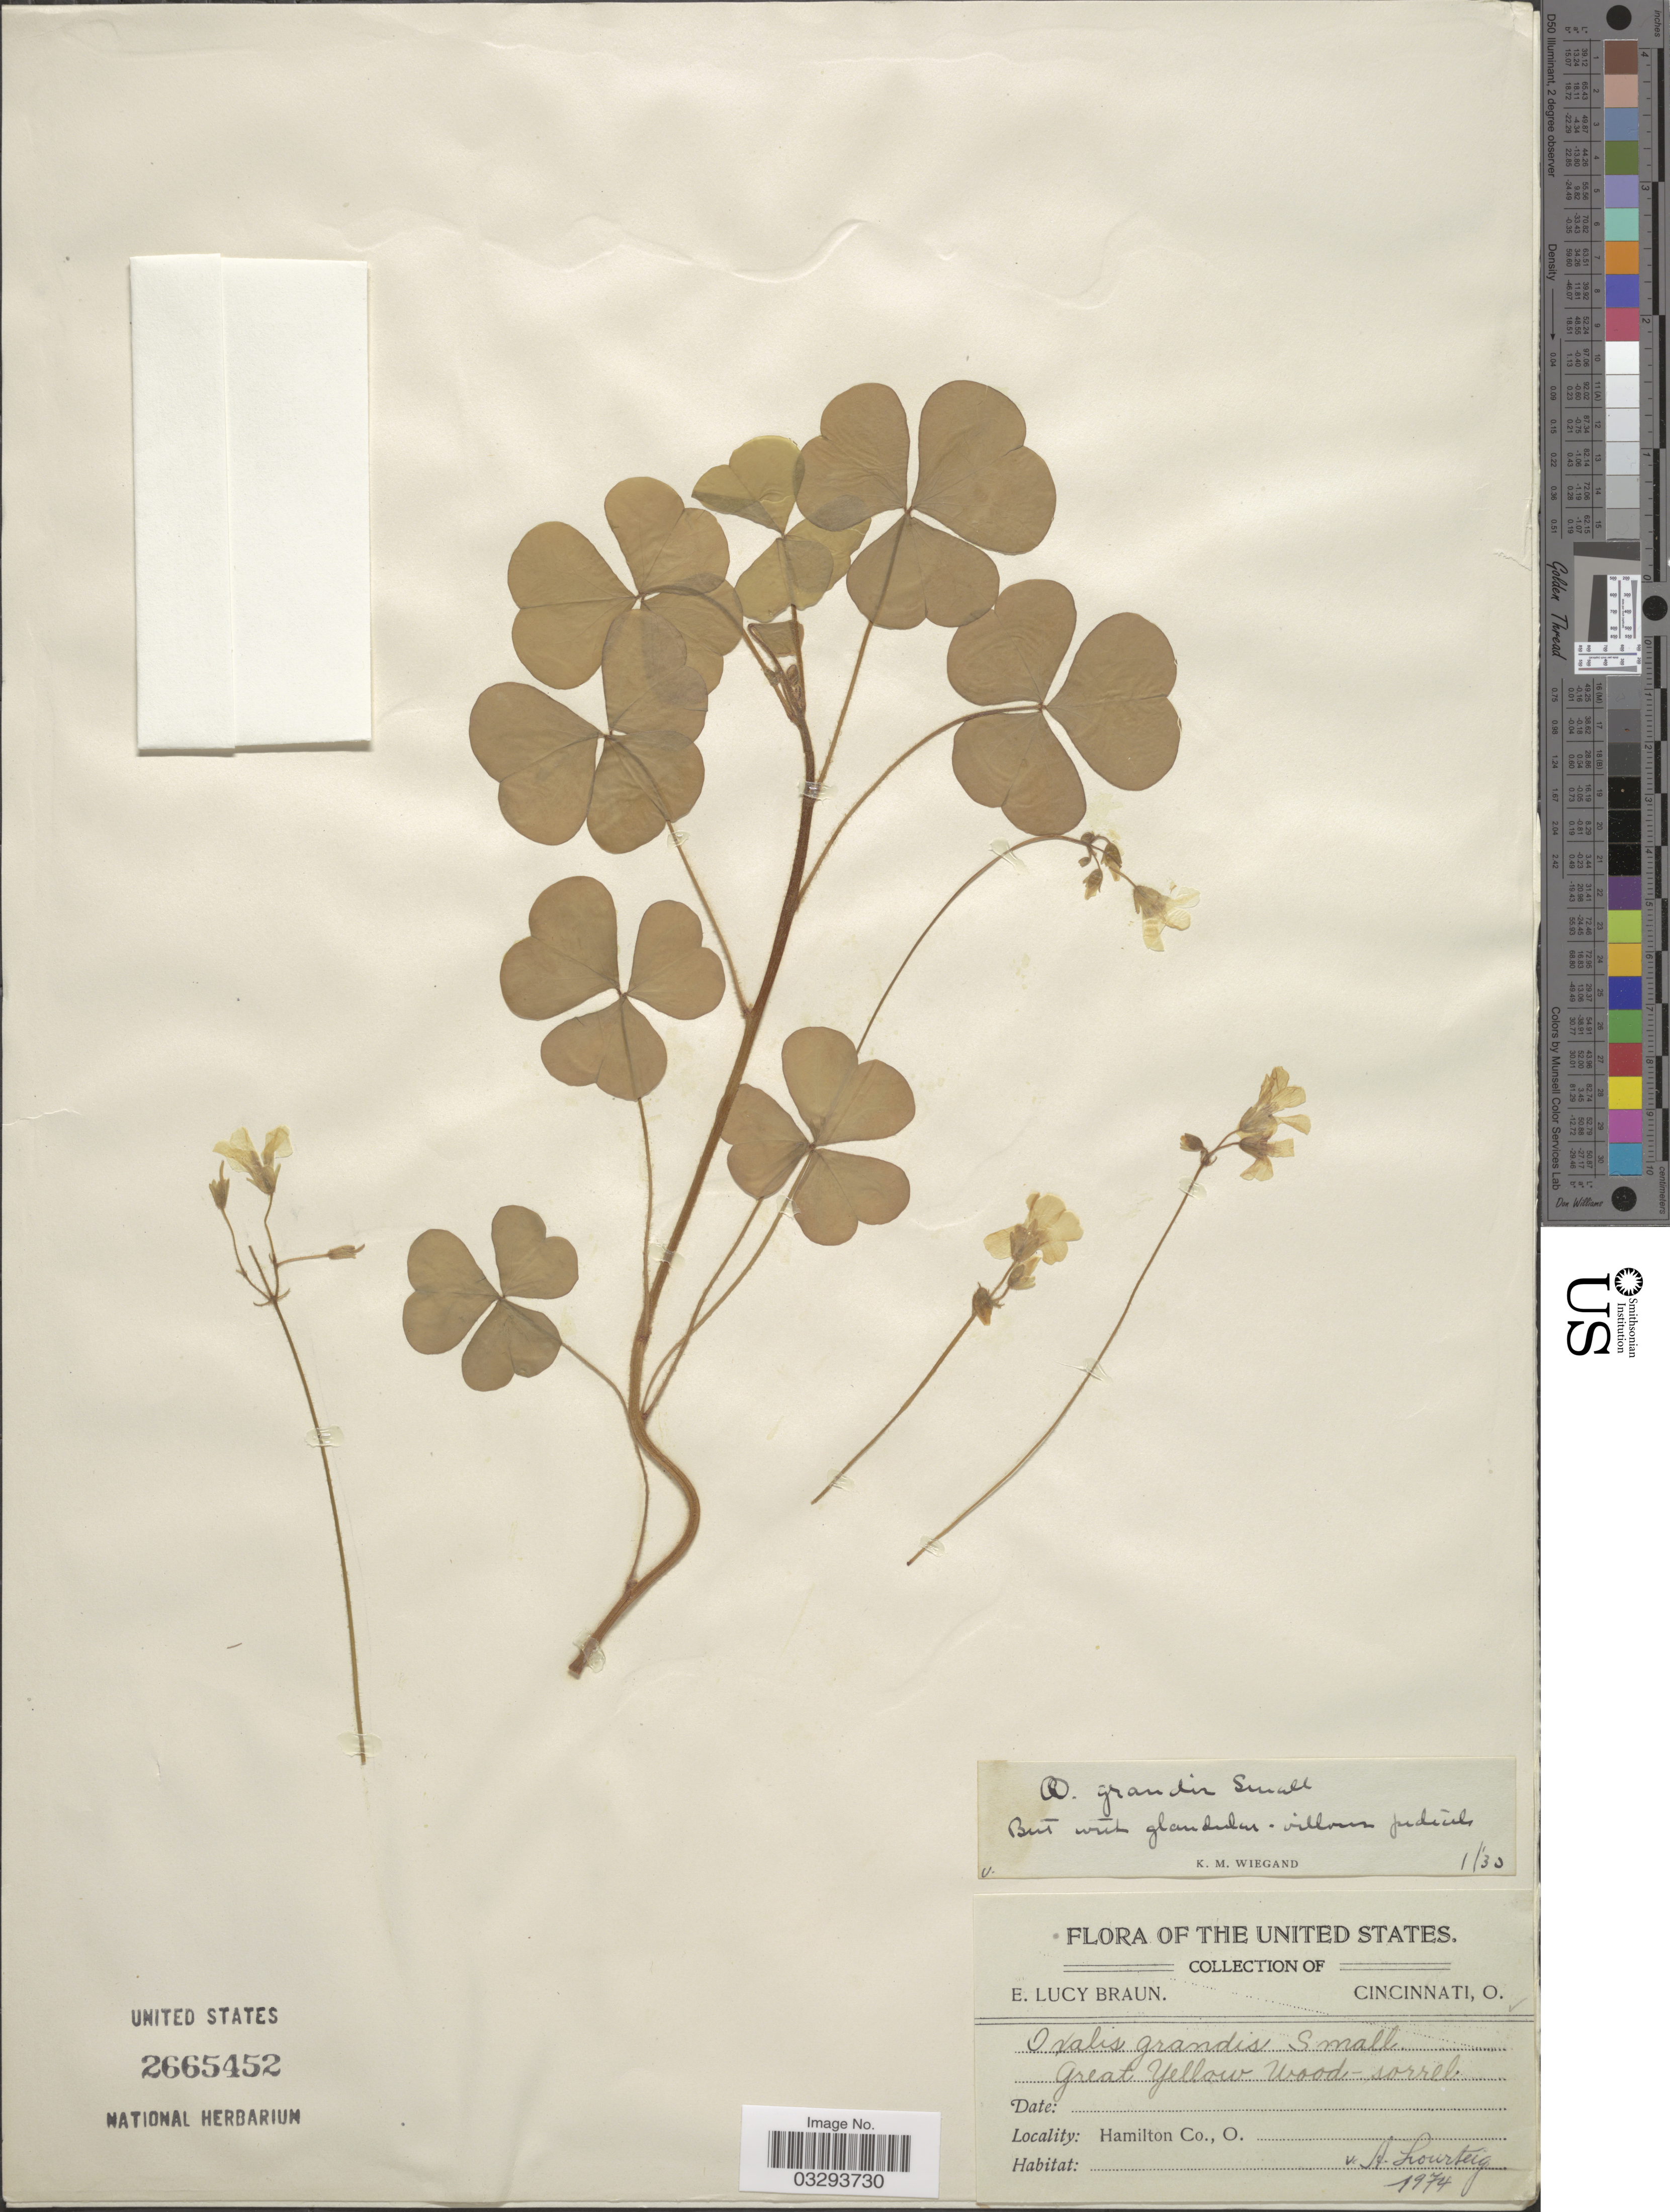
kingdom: Plantae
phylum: Tracheophyta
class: Magnoliopsida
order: Oxalidales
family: Oxalidaceae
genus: Oxalis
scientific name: Oxalis grandis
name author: Small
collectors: E. L. Braun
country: United States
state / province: Ohio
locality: Hamilton Co.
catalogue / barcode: US 2665452